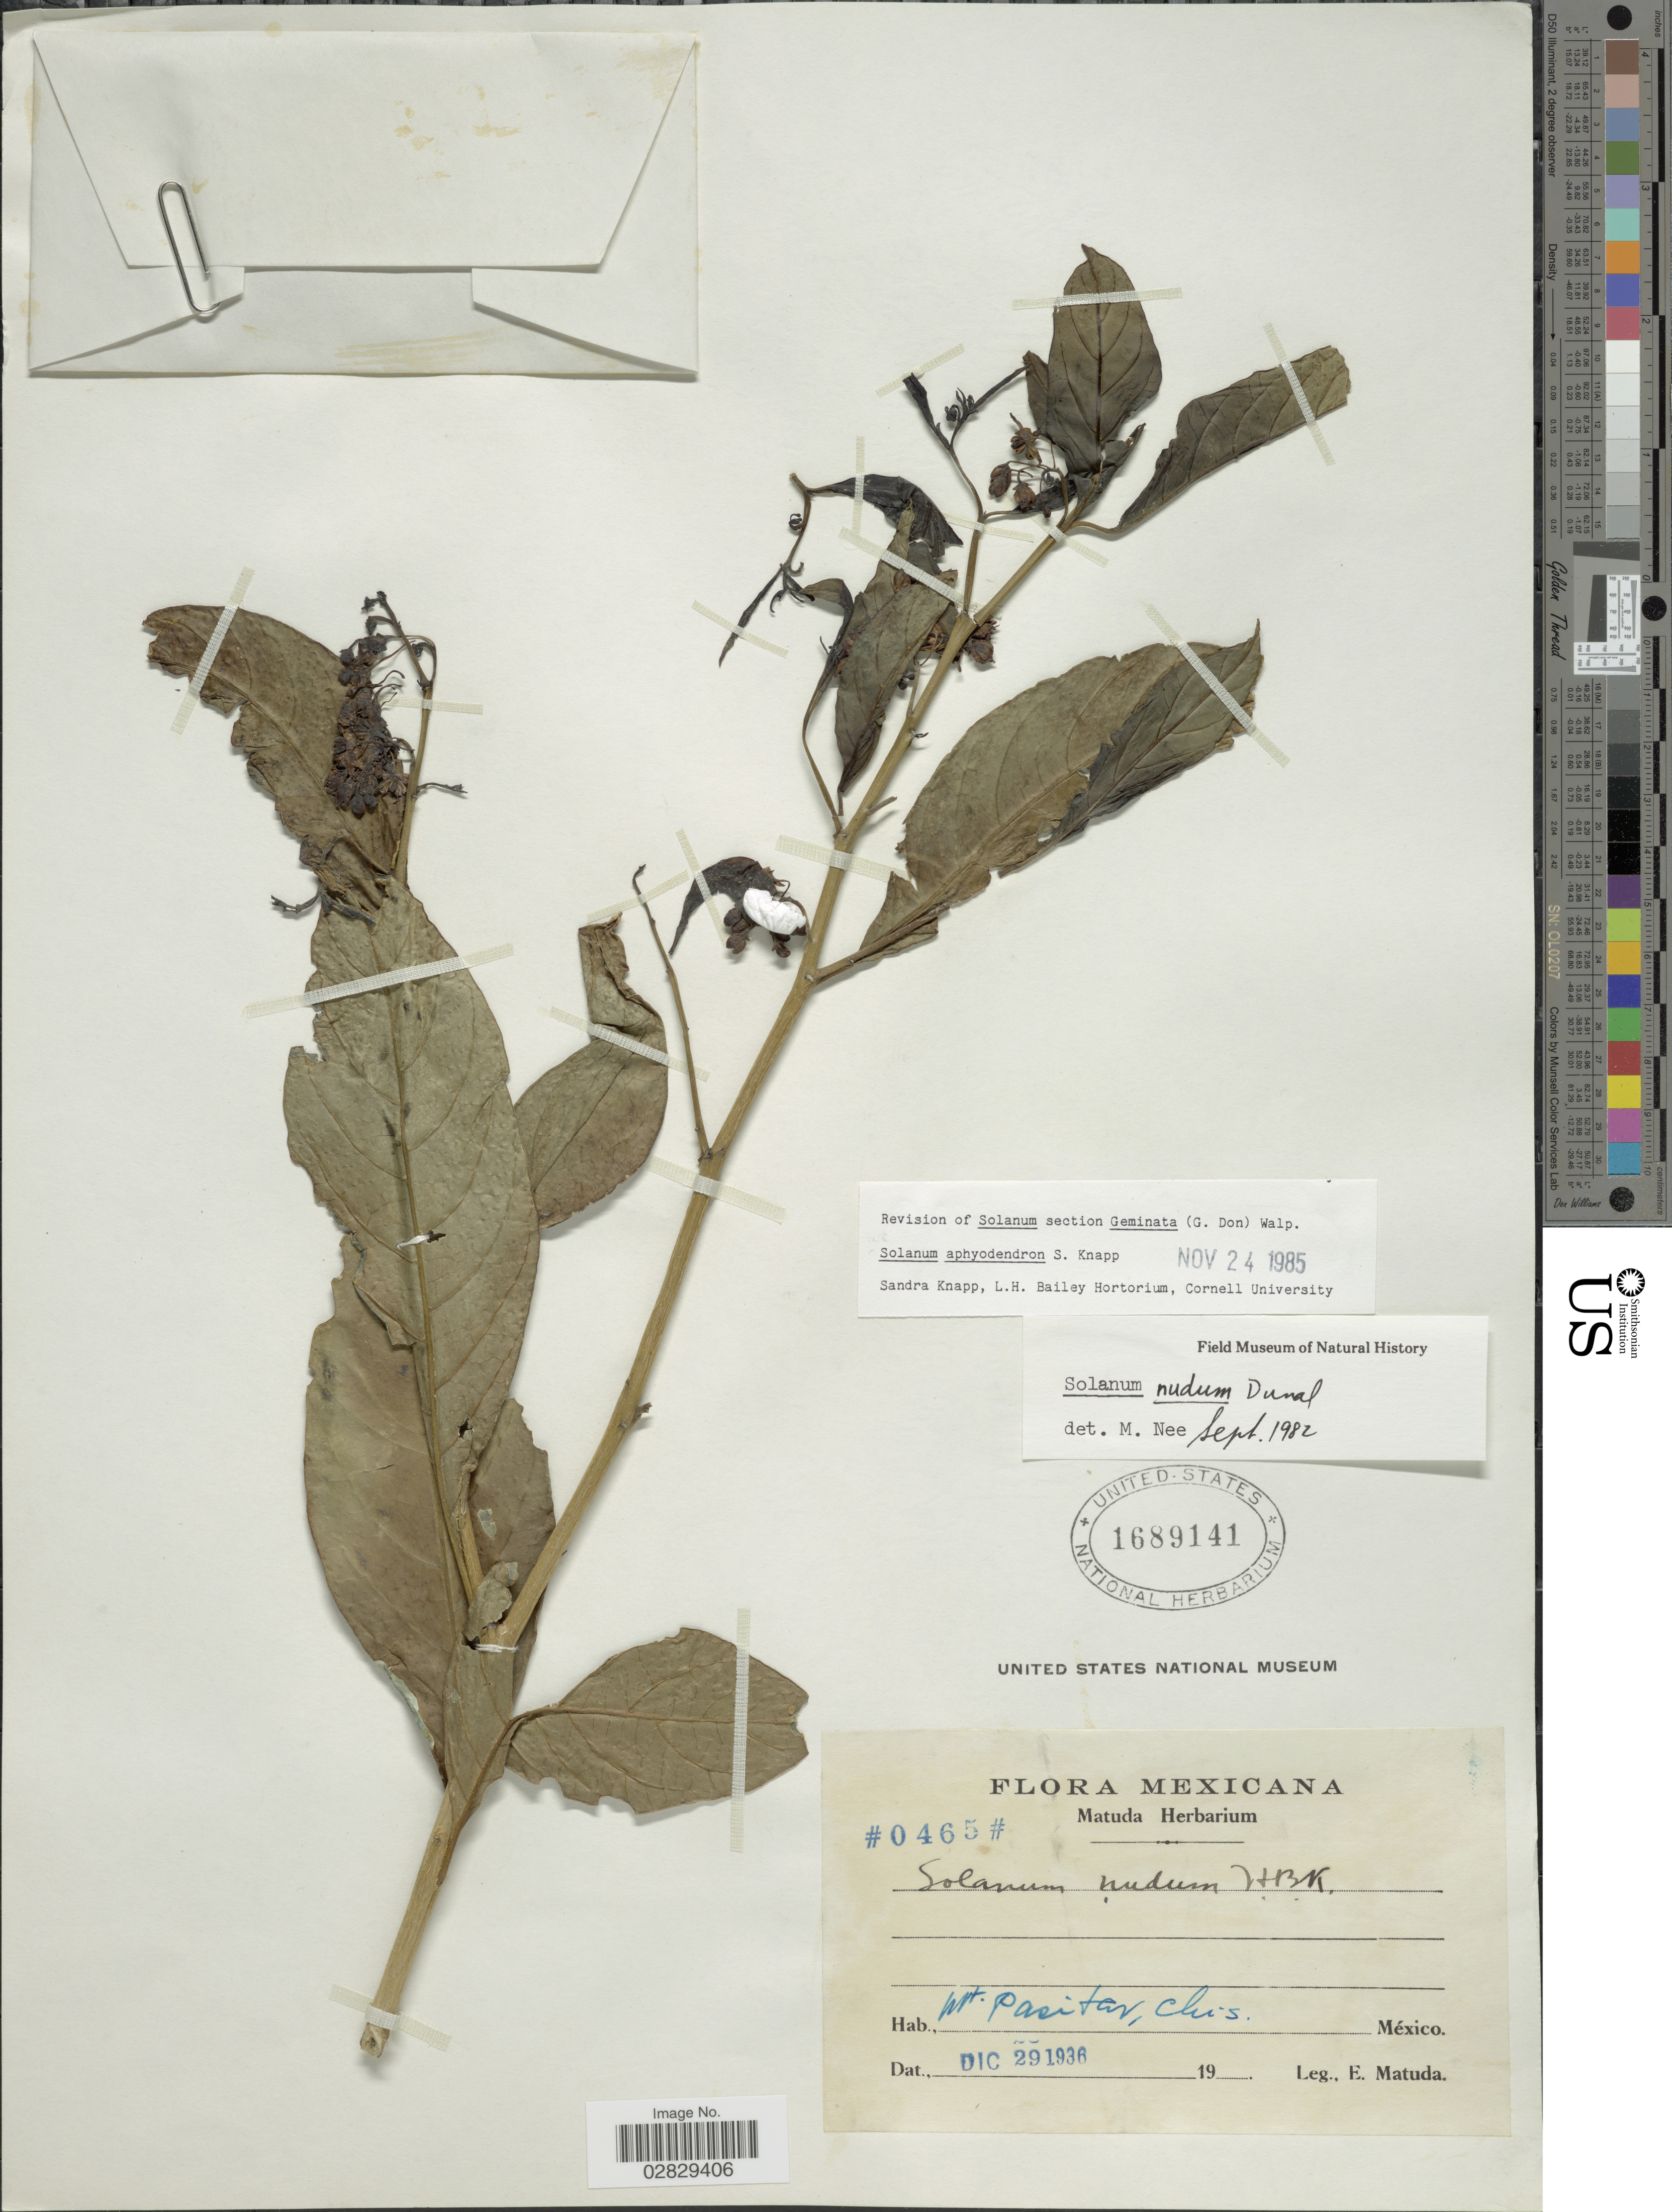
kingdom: Plantae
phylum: Tracheophyta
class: Magnoliopsida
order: Solanales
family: Solanaceae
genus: Solanum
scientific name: Solanum aphyodendron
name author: S. Knapp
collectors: E. Matuda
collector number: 0465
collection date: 1936-12-29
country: Mexico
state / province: Chiapas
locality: Mts. Pasitar.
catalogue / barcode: US 1689141